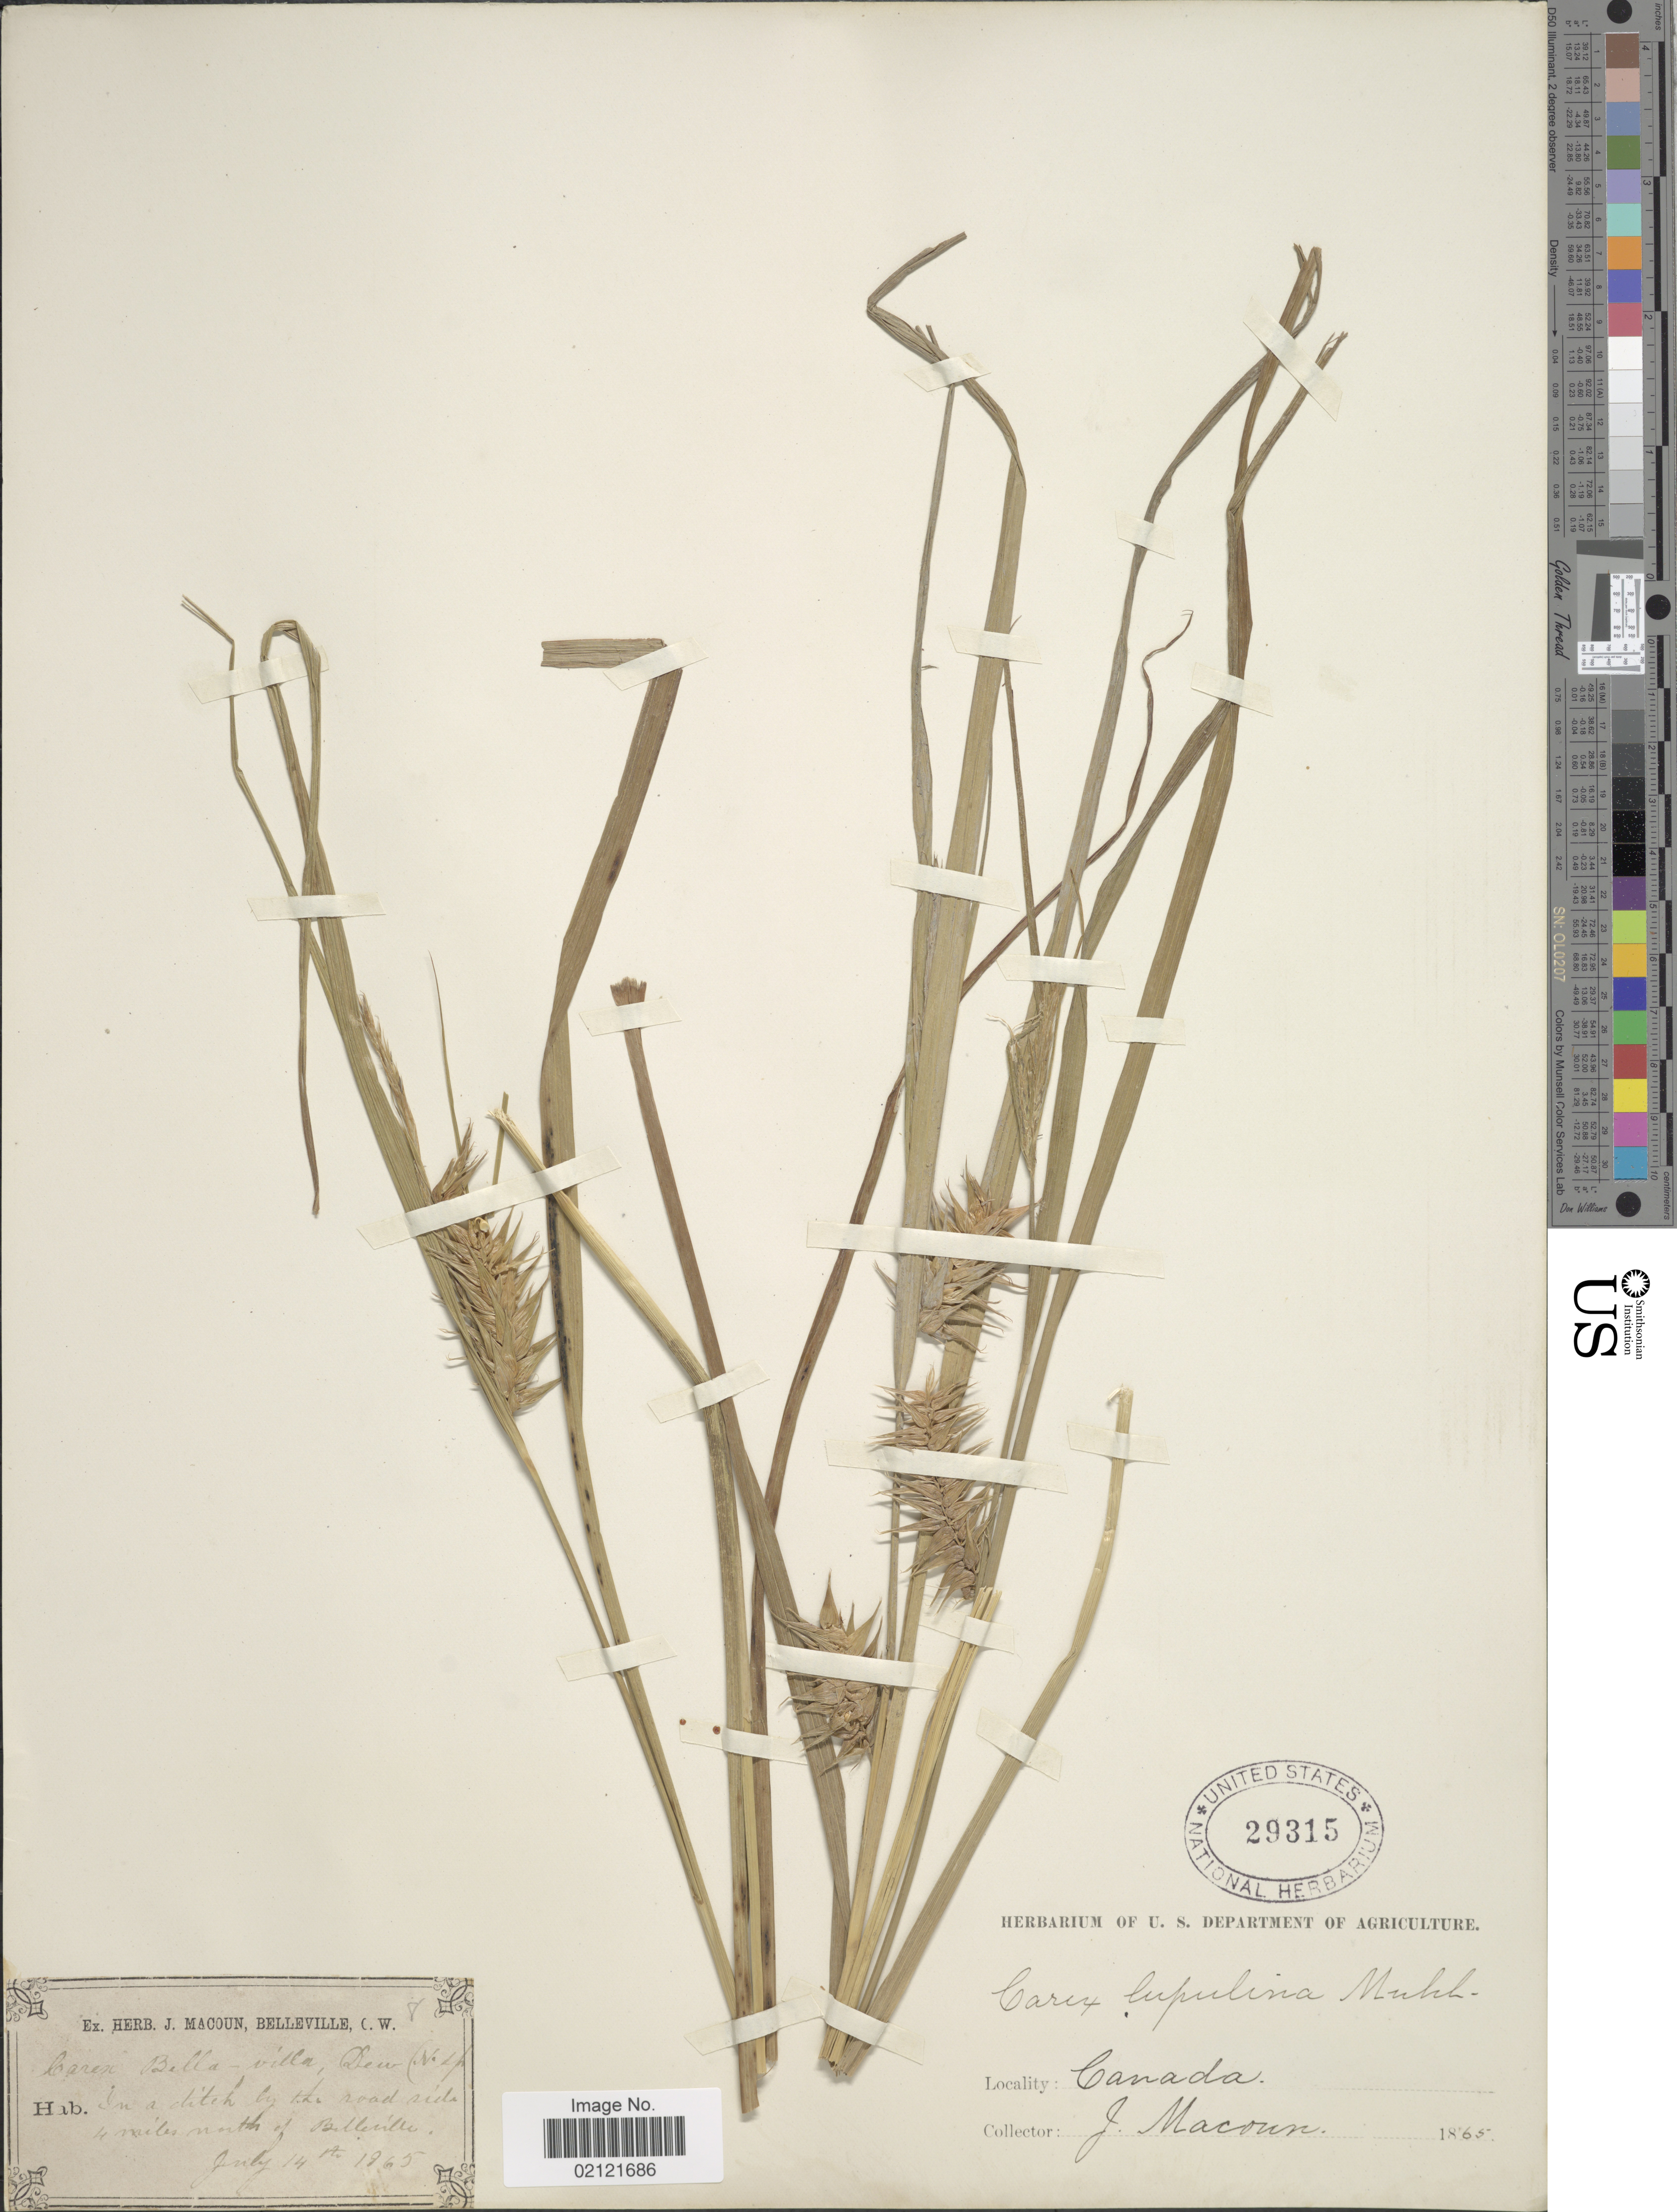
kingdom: Plantae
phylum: Tracheophyta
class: Liliopsida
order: Poales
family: Cyperaceae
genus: Carex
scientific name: Carex lupuliformis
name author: Sartwell ex Dewey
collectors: J. Macoun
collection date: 1965-07-14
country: Canada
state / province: Ontario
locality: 4 miles north of Belleville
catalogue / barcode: US 29315